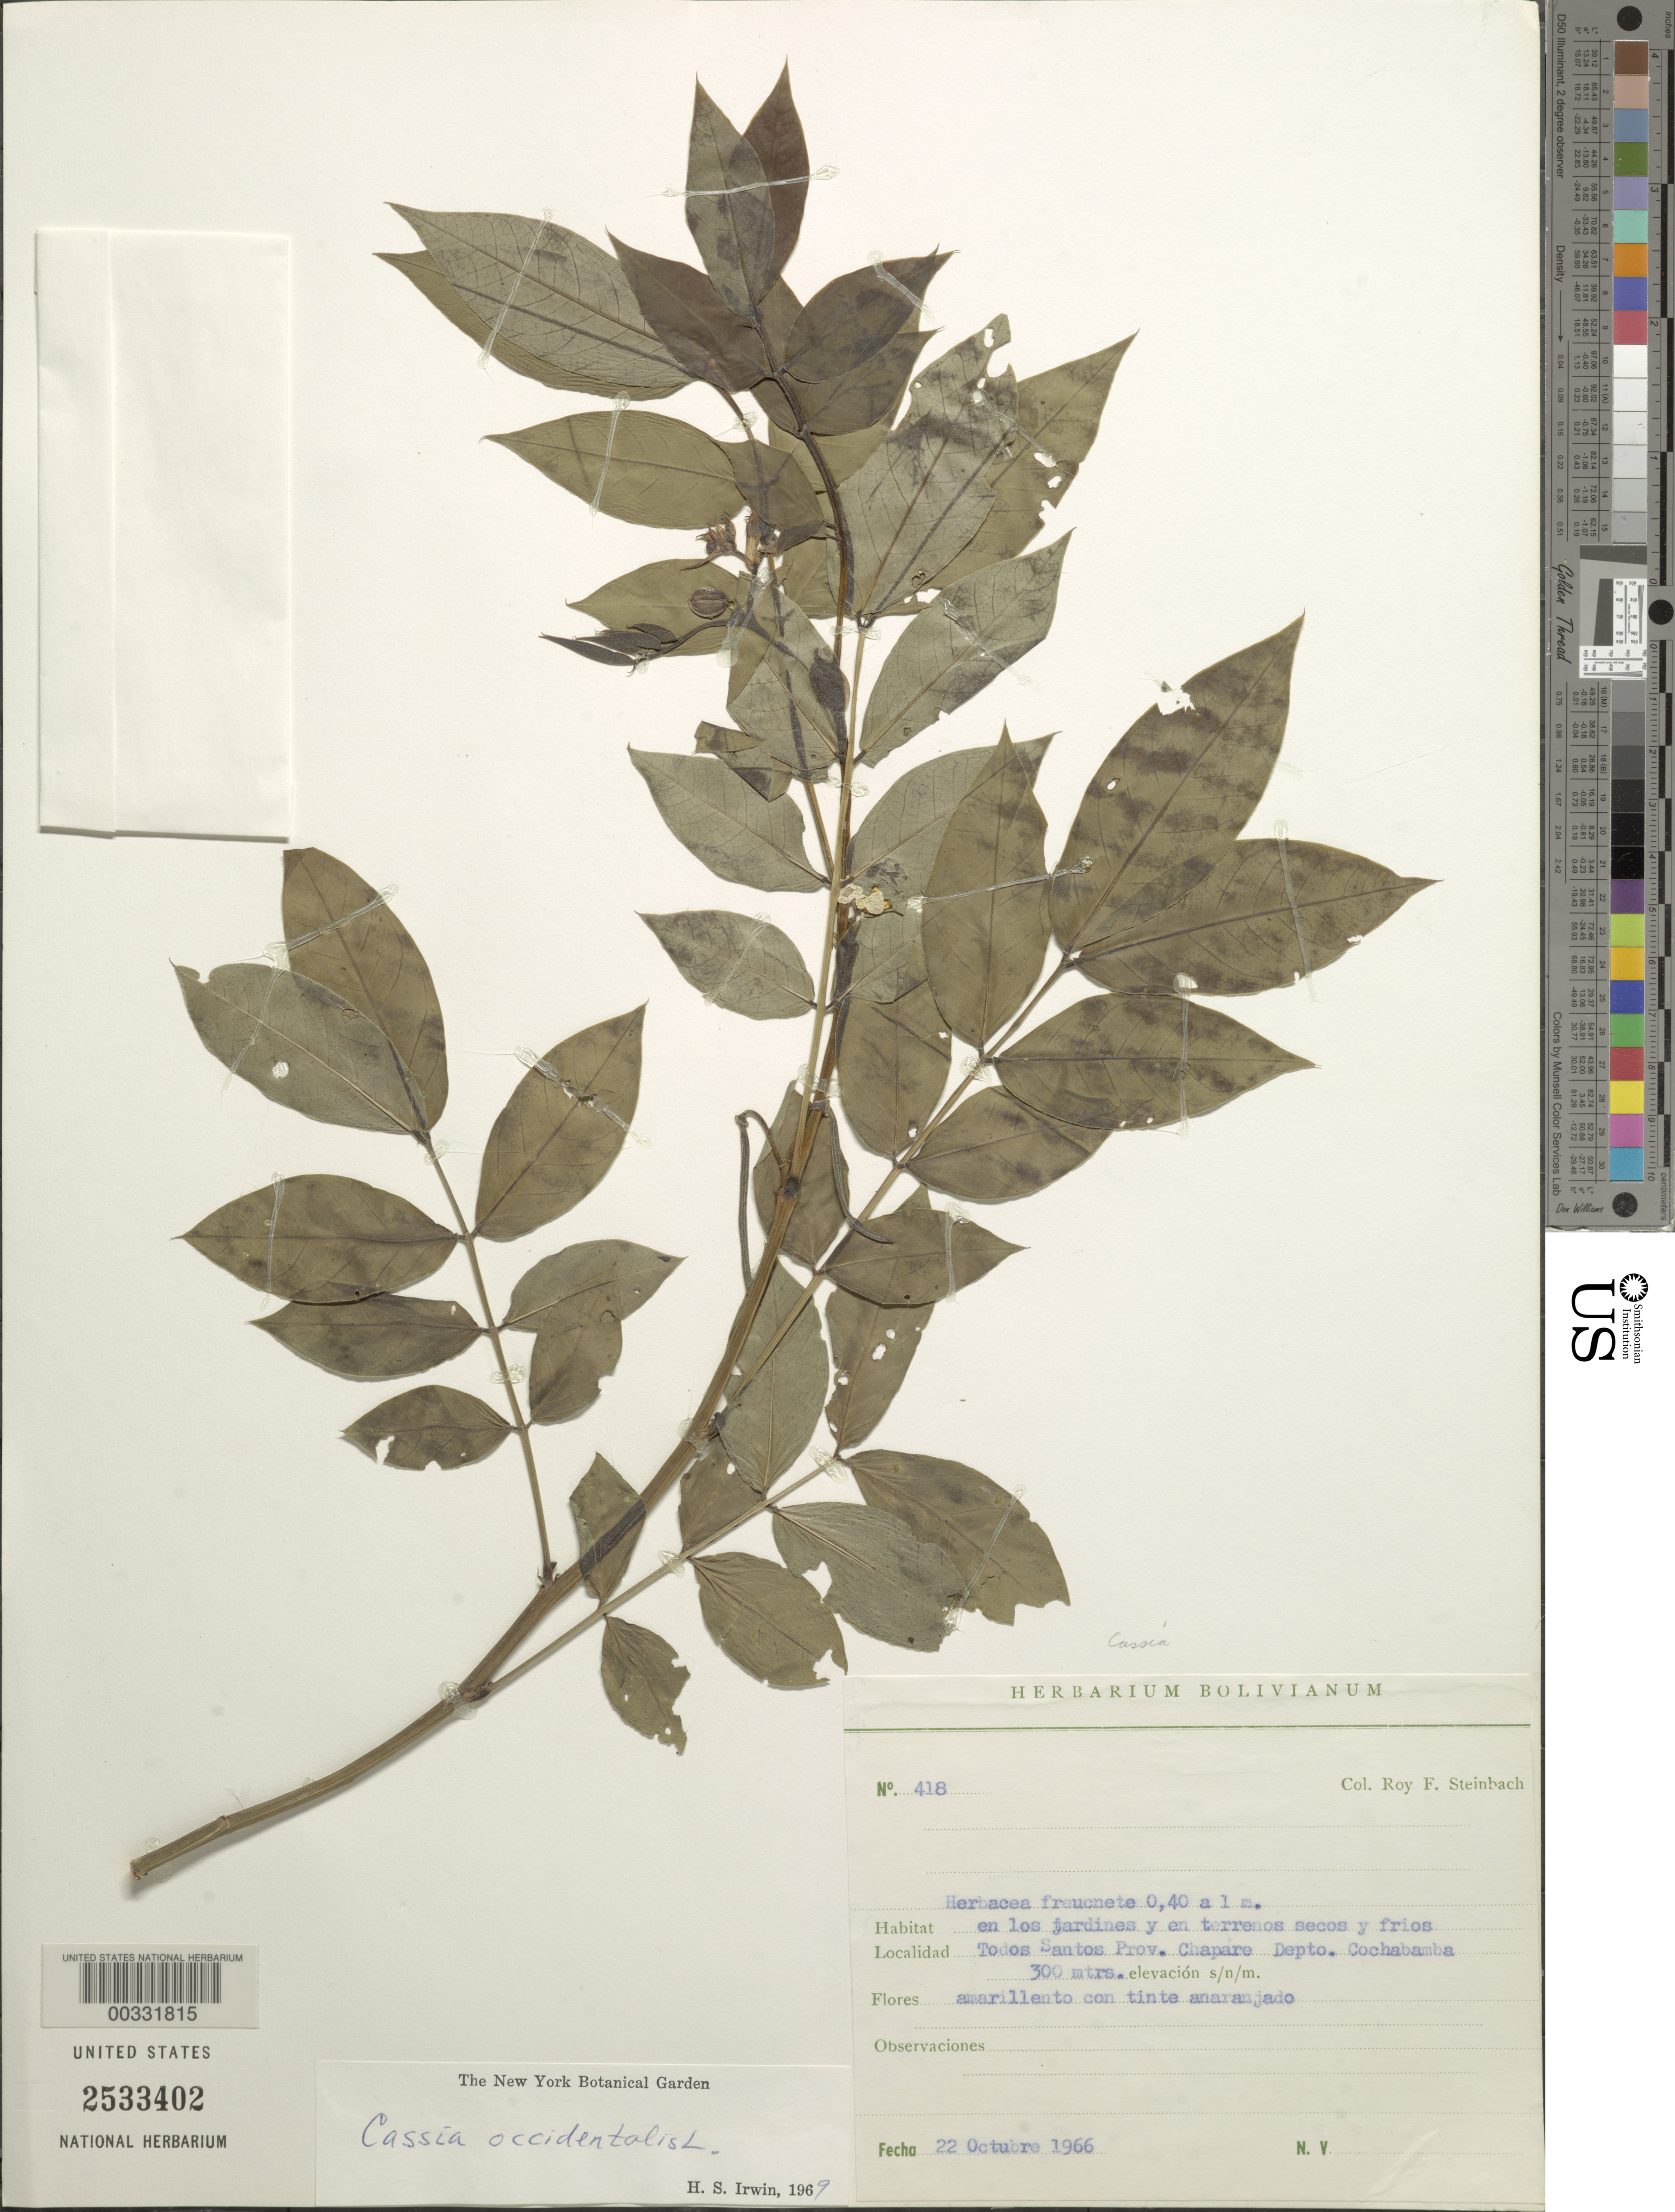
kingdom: Plantae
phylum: Tracheophyta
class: Magnoliopsida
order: Fabales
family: Fabaceae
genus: Senna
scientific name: Senna occidentalis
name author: (L.) Link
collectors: R. F. Steinbach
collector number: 418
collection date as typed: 22 Oct 1966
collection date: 1966-10-22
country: Bolivia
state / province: Cochabamba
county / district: Chaparé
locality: Todos Santos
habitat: In los jardines y en terrenos secos and frios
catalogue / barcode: US 2533402